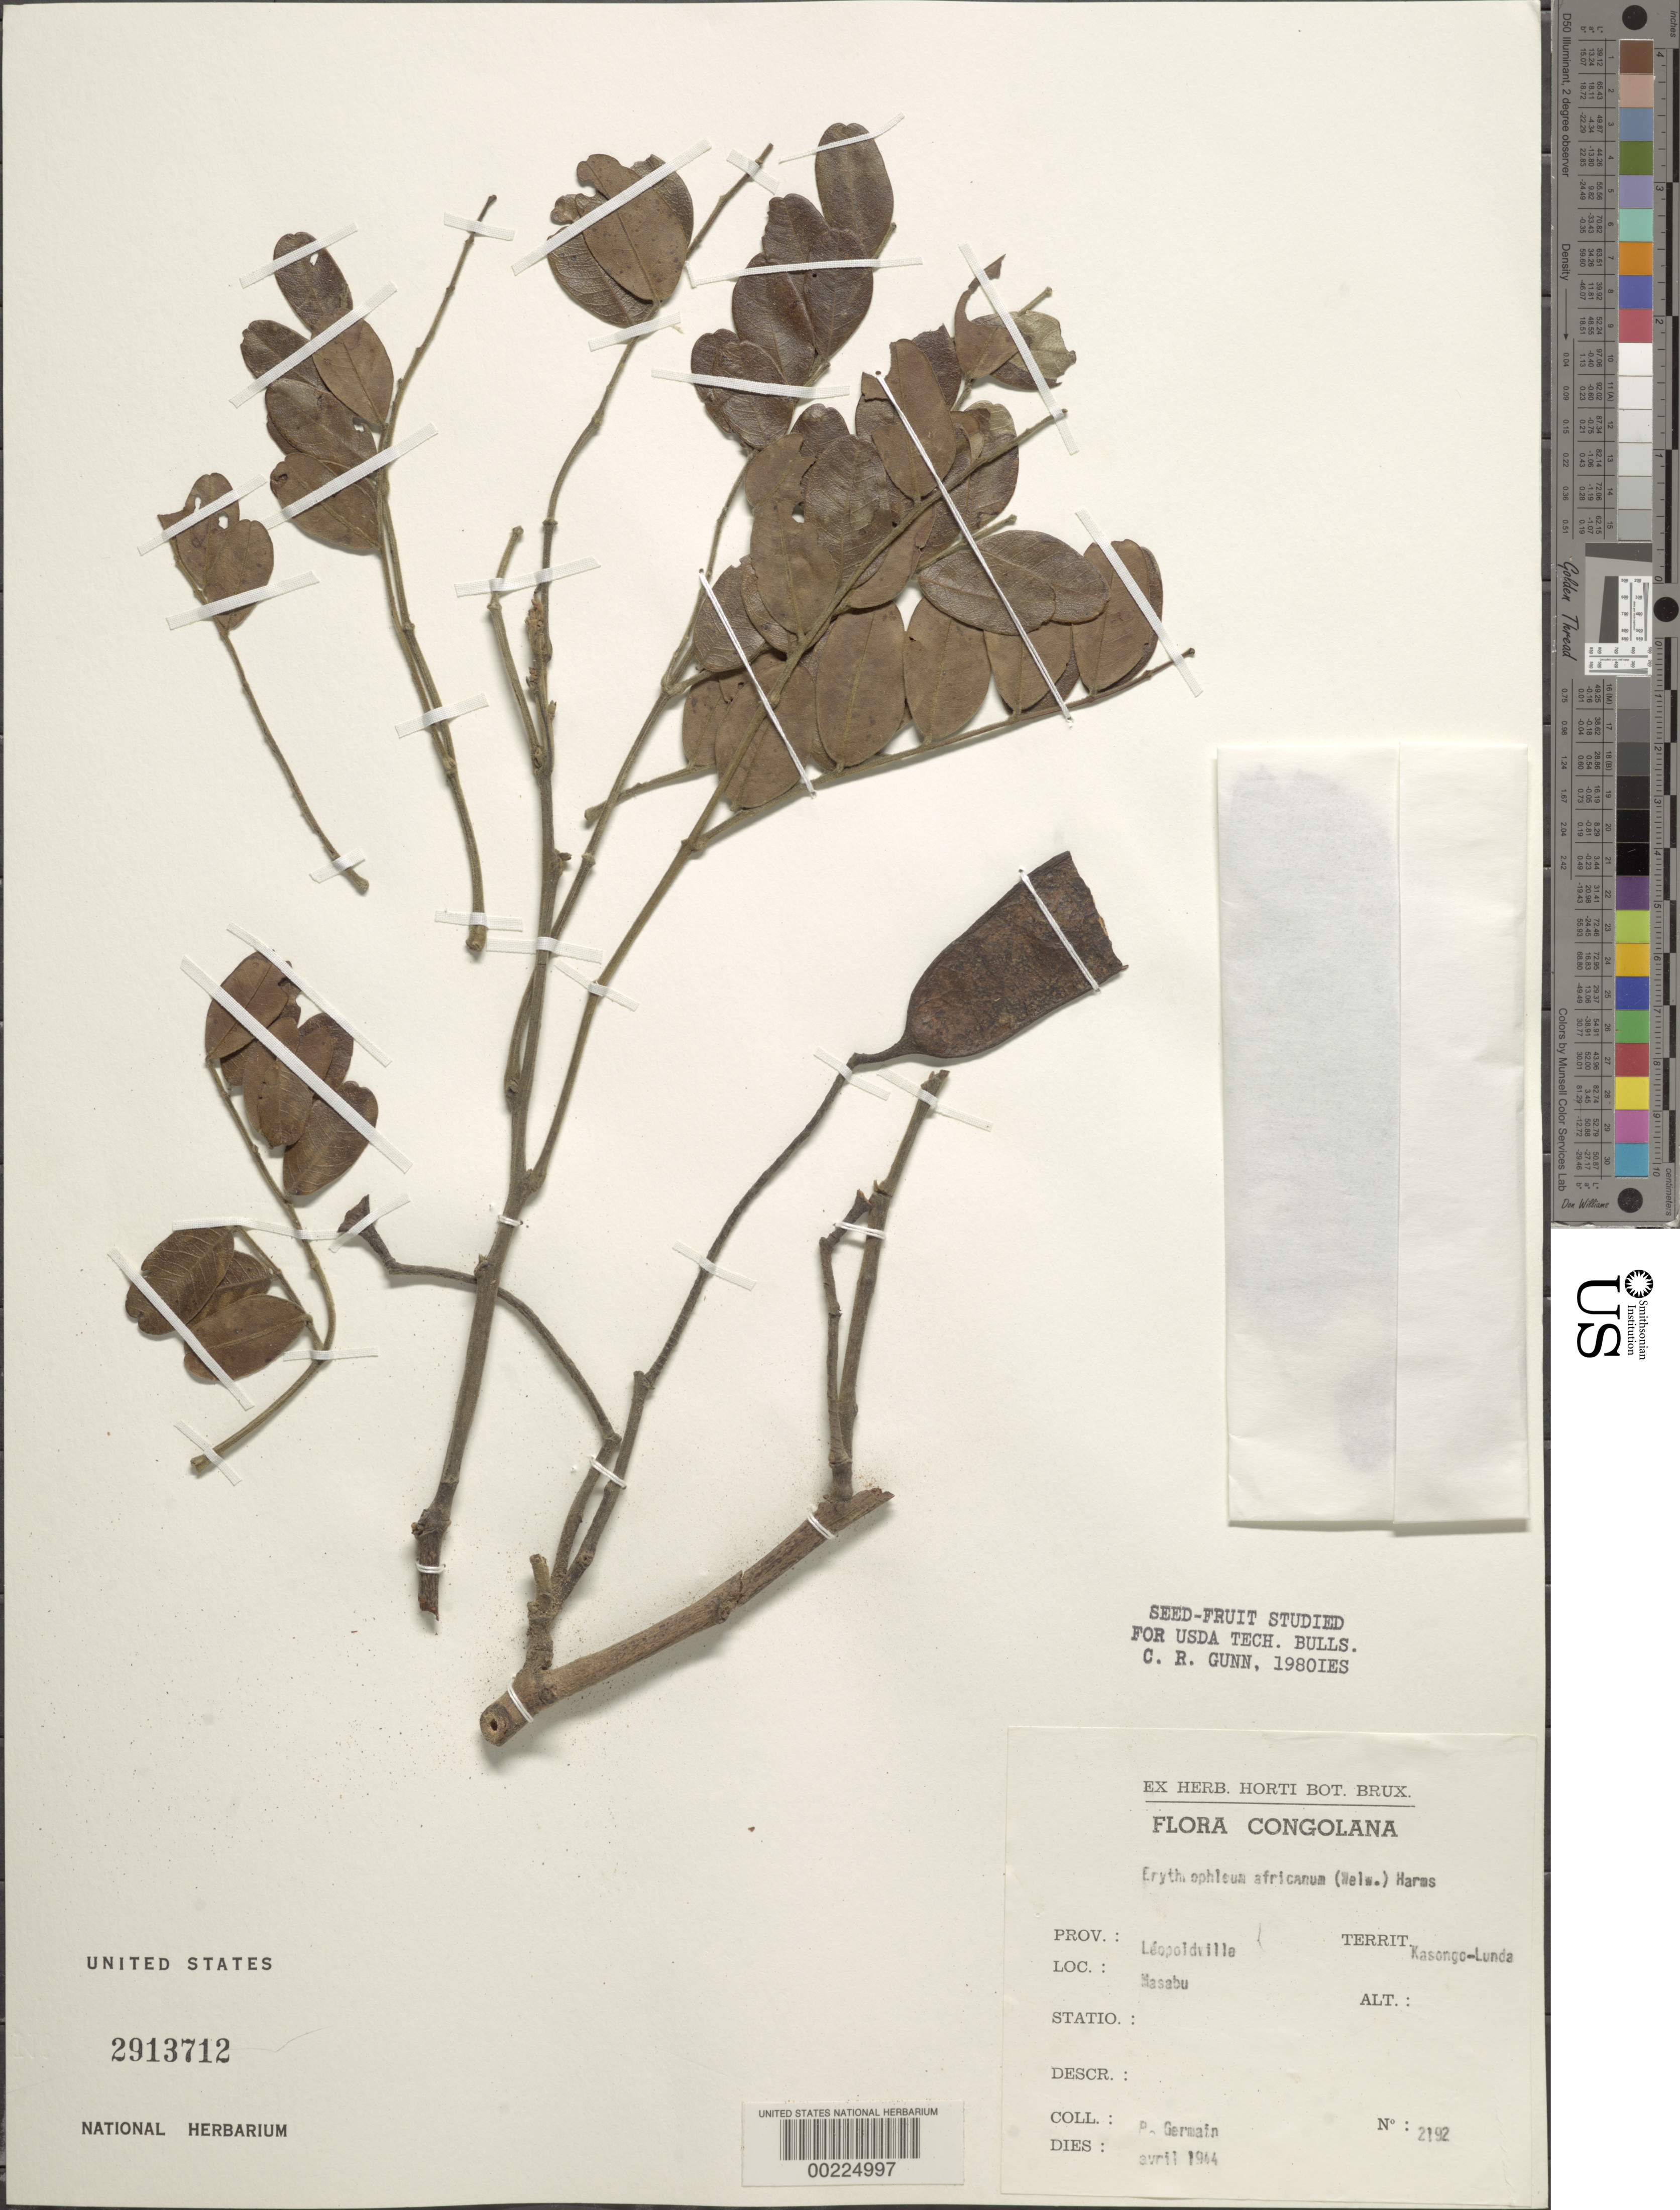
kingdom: Plantae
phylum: Tracheophyta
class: Magnoliopsida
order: Fabales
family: Fabaceae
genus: Erythrophleum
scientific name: Erythrophleum africanum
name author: (Welw. ex Benth.) Harms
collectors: P. Germain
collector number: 2192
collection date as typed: Apr 1944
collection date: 1944-04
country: Congo, Democratic Republic of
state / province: Kinshasa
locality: Leopoldville prov.; kasongo-lunda terr.; masabu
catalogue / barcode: US 2913712